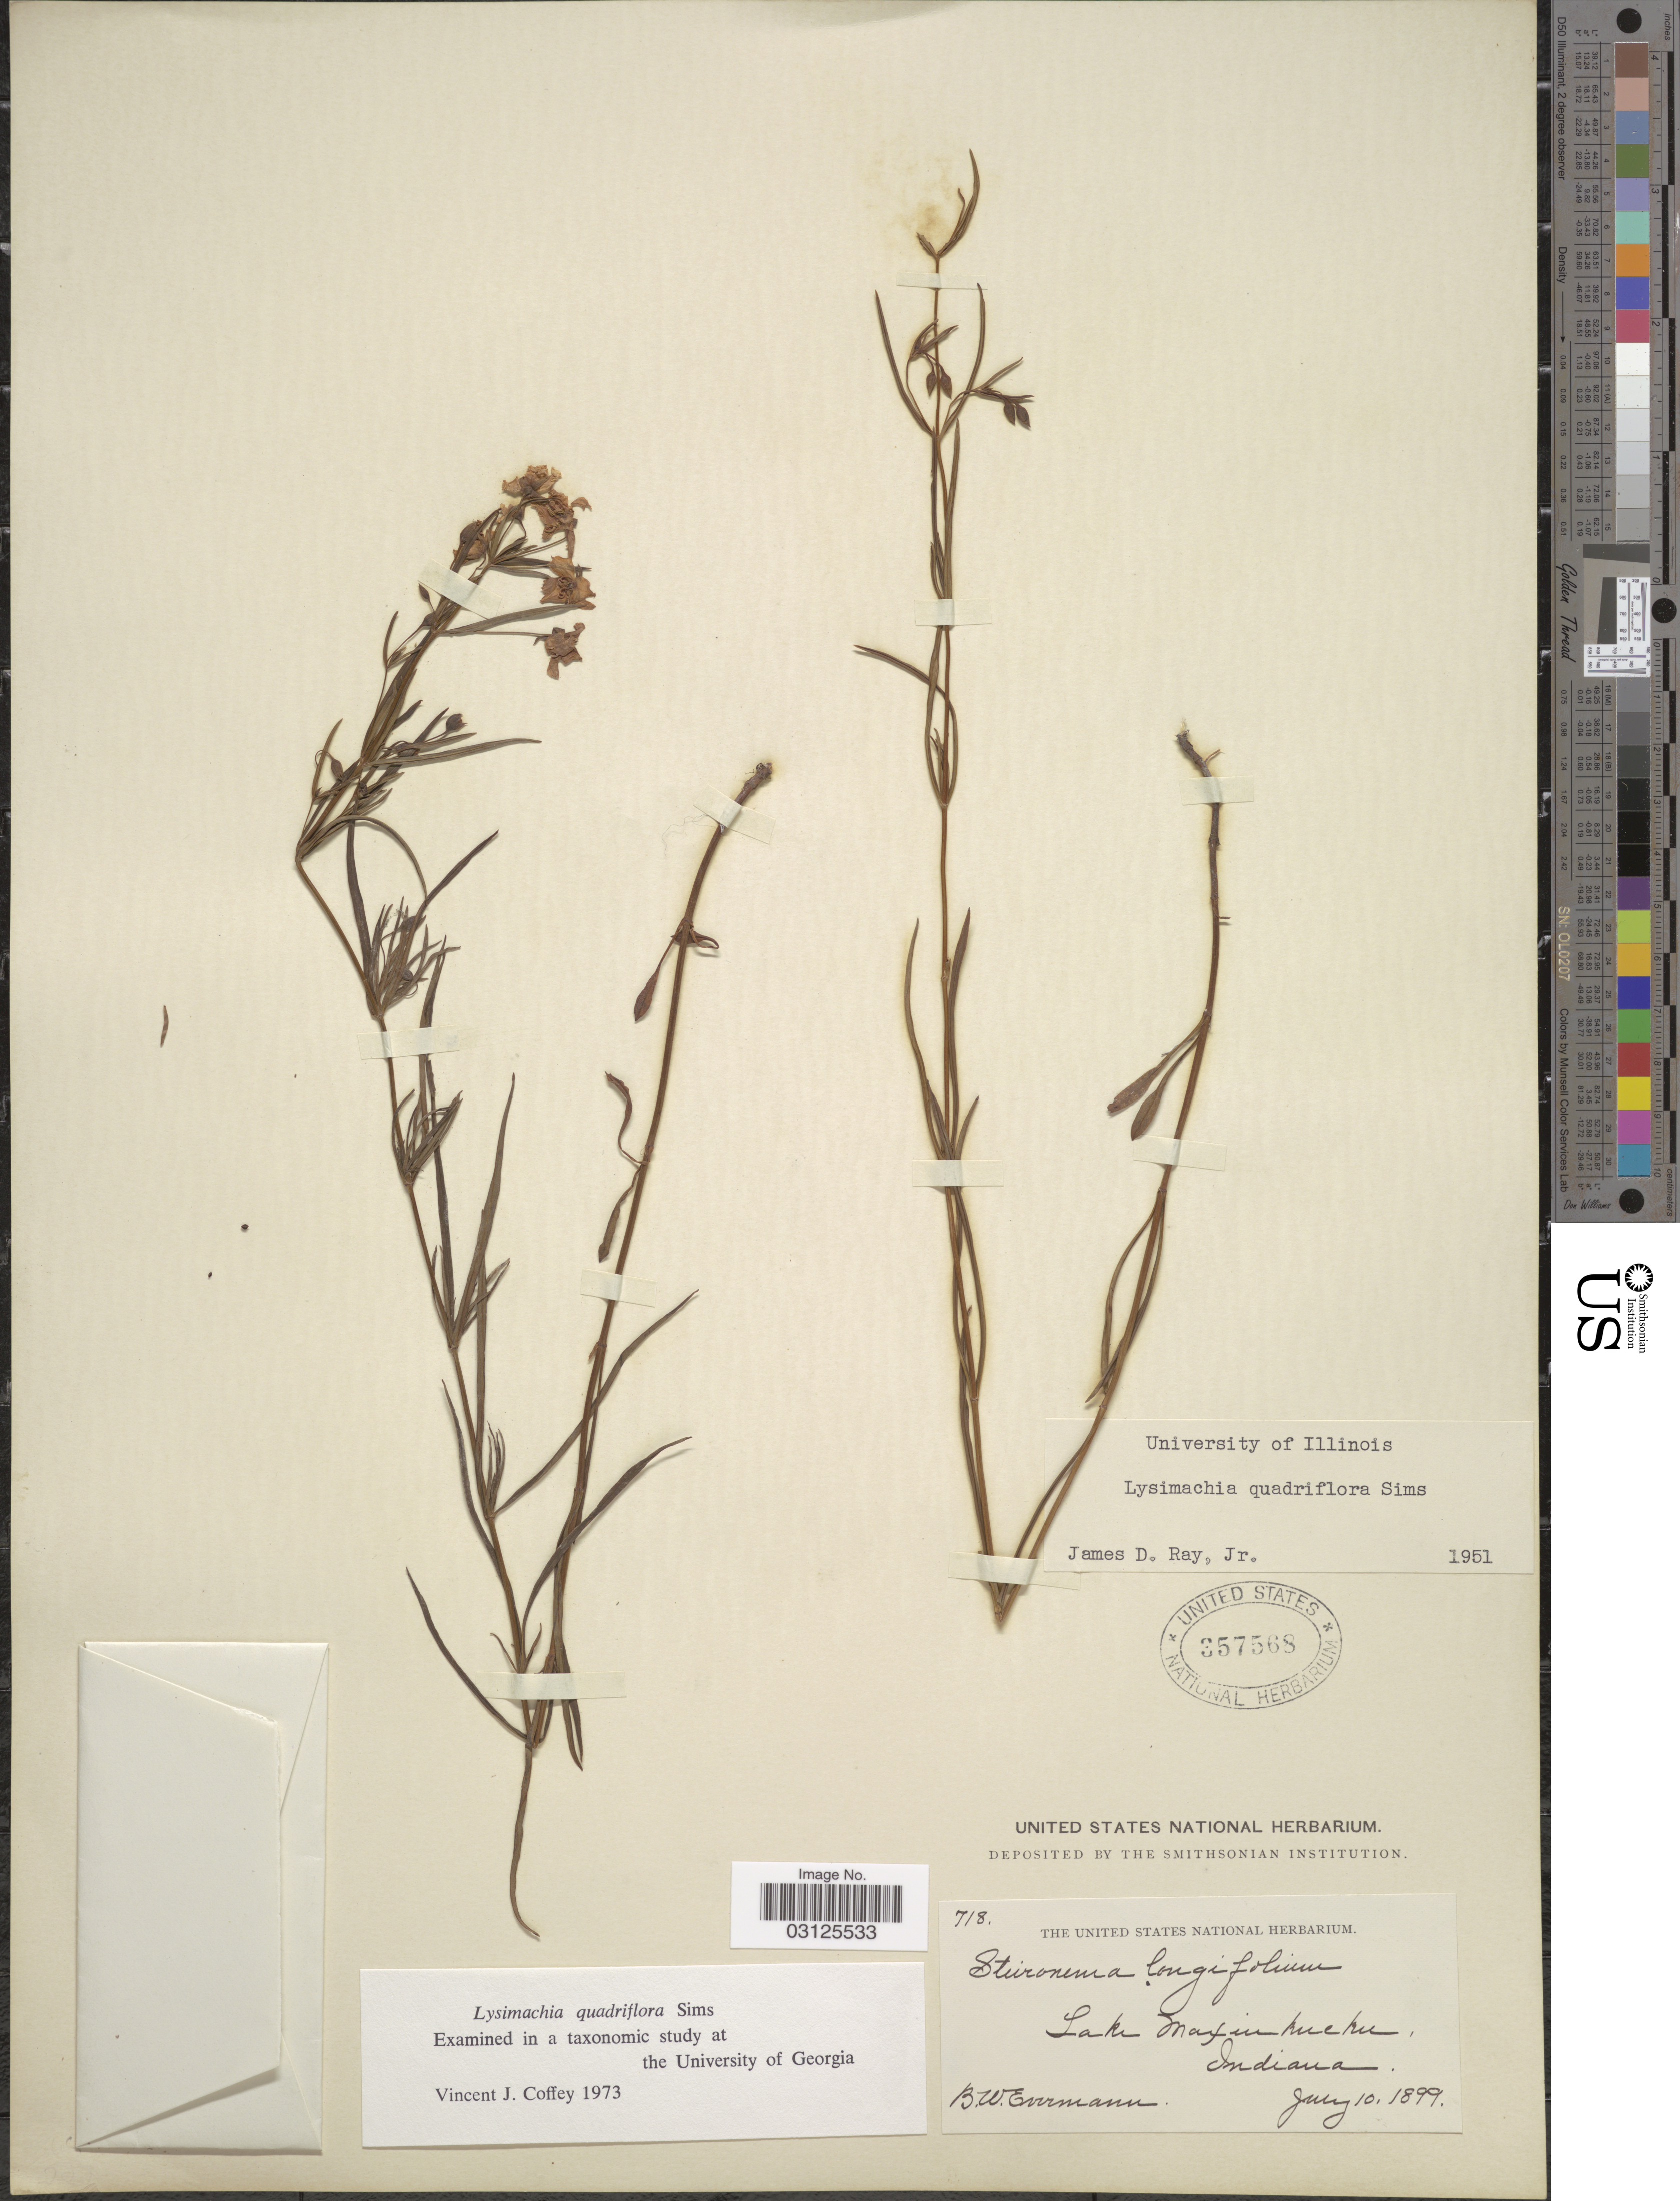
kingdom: Plantae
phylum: Tracheophyta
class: Magnoliopsida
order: Ericales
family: Primulaceae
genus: Lysimachia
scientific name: Lysimachia quadriflora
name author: Sims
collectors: B. W. Evermann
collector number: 718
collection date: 1899-07-10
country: United States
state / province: Indiana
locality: Lake Maxinkuckee.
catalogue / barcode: US 357568